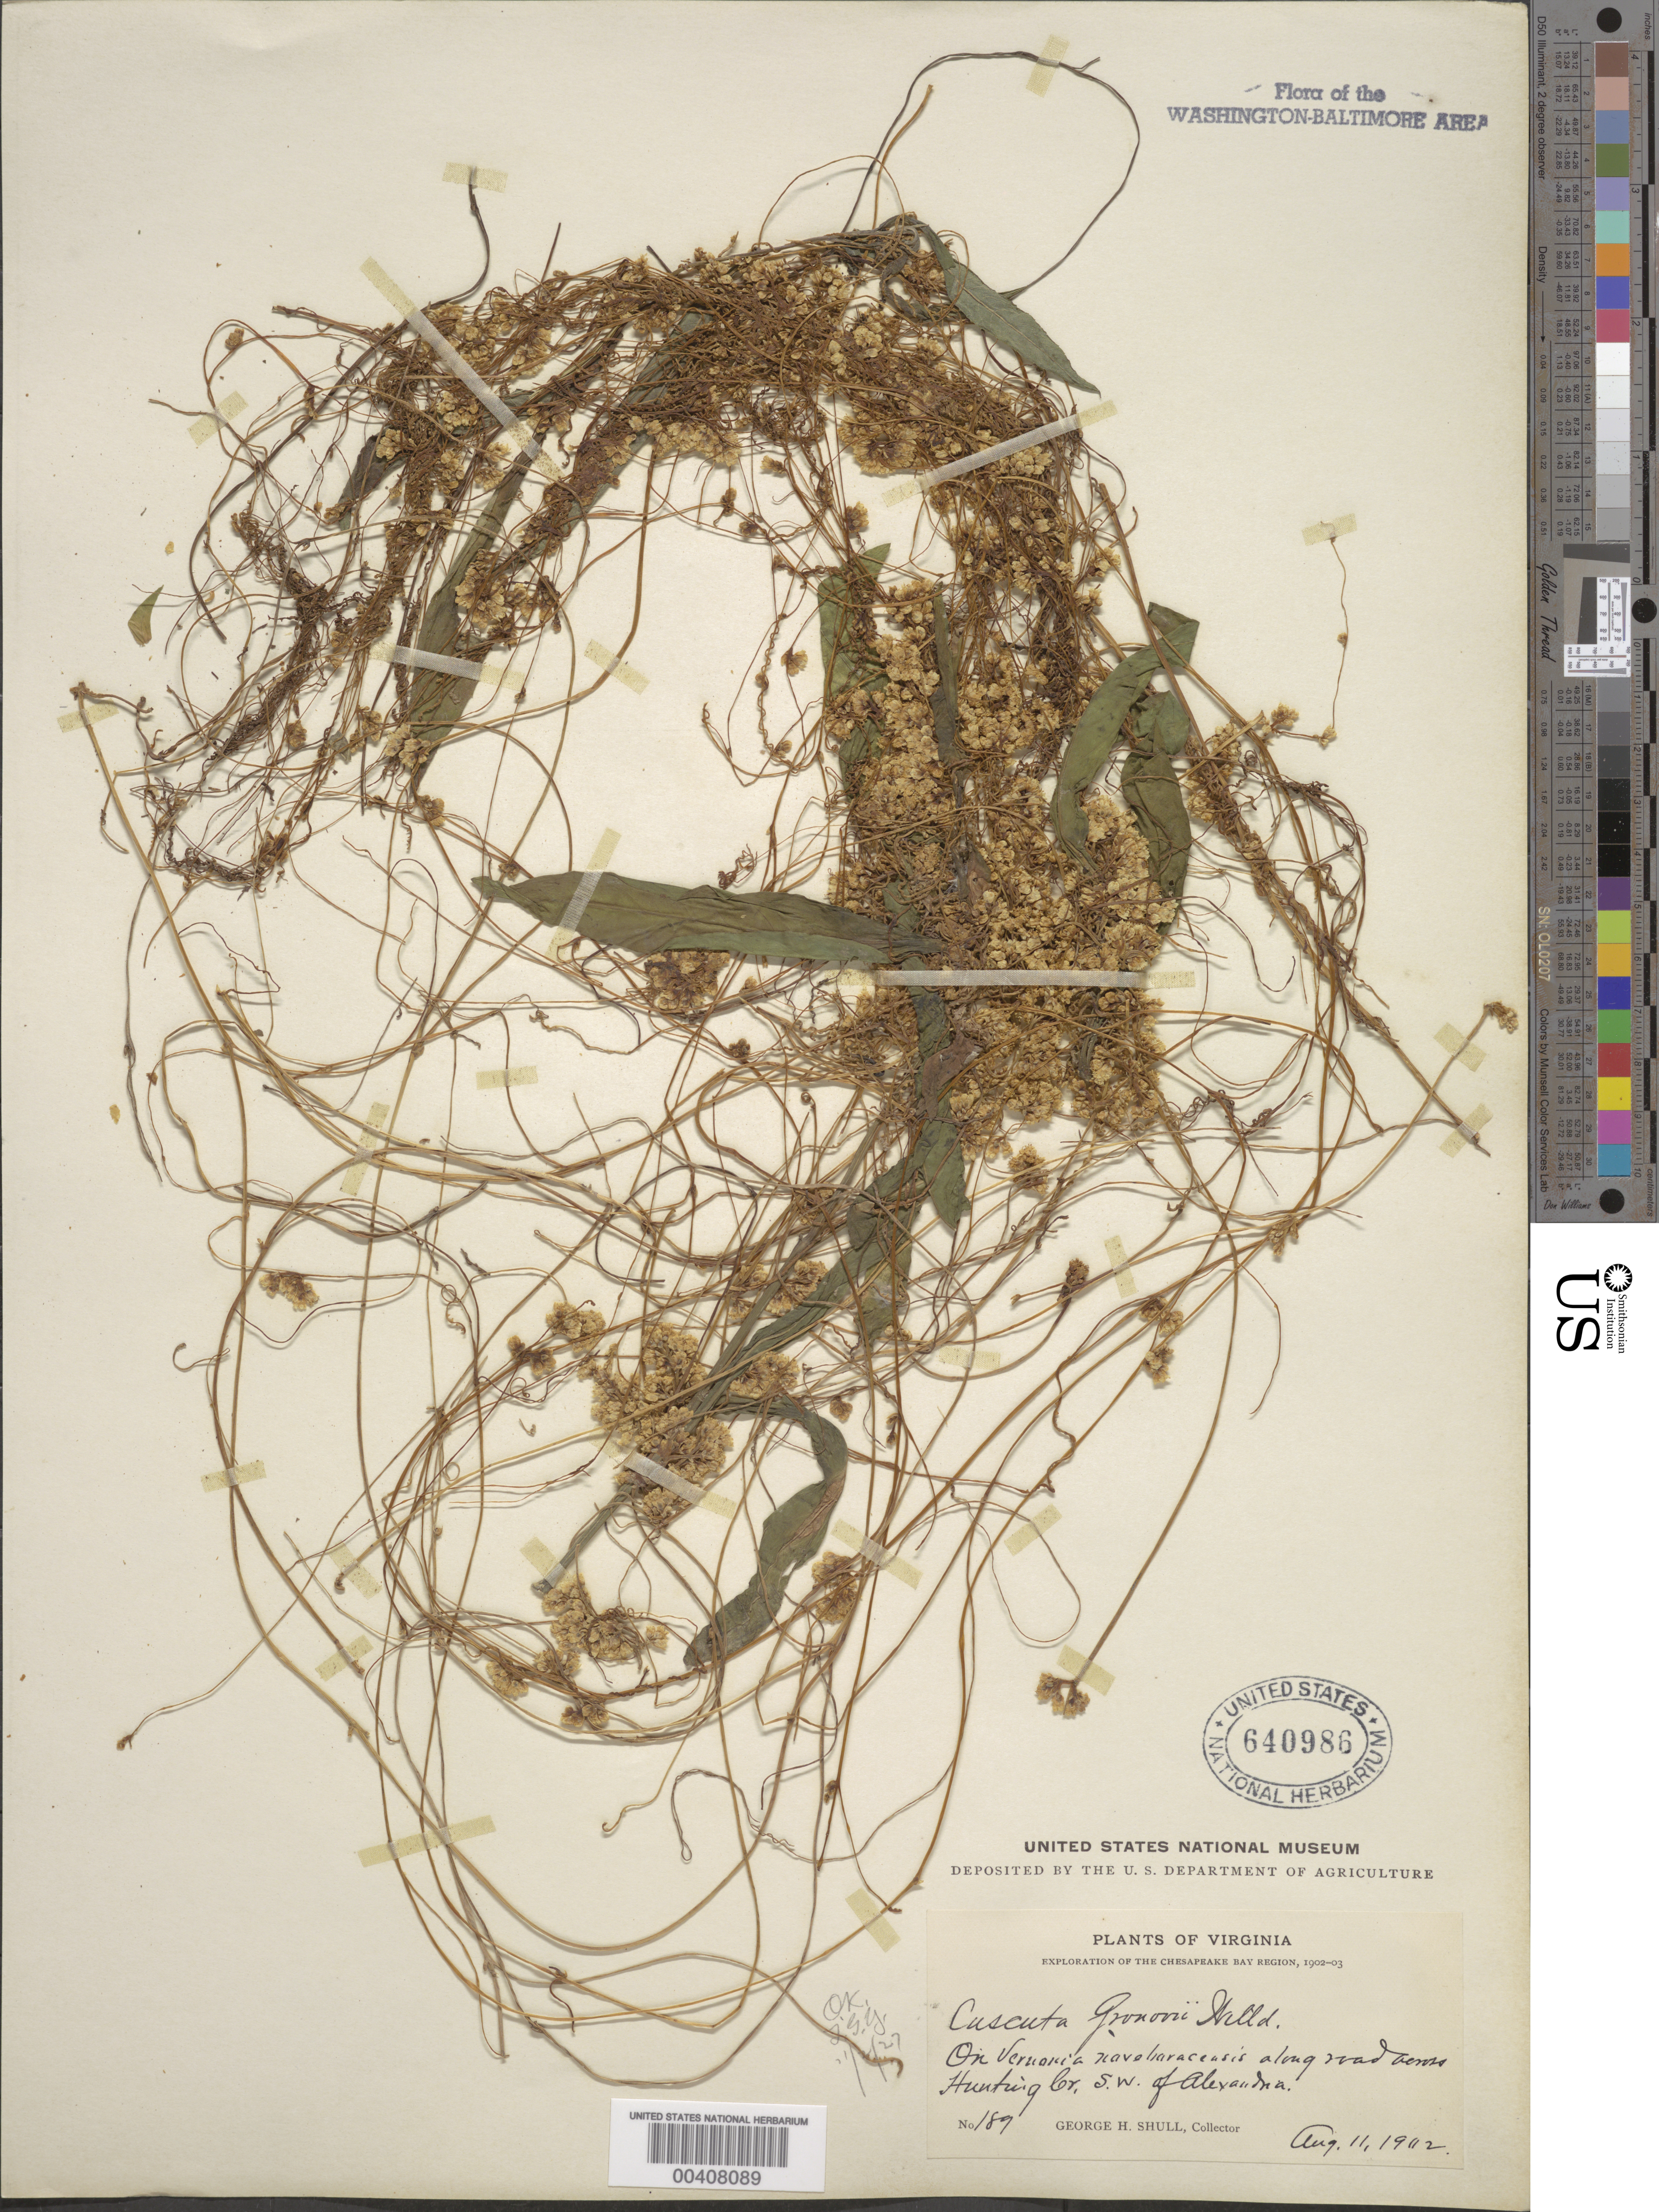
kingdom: Plantae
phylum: Tracheophyta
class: Magnoliopsida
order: Solanales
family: Convolvulaceae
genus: Cuscuta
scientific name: Cuscuta gronovii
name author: Willd. ex Schult.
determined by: T.G.Y.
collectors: G. H. Shull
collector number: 189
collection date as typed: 11 Aug 1902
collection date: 1902-08-11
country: United States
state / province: Virginia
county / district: Fairfax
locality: Hunting Creek, SW of Alexandria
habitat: On vernonia noveboracensis, along road across creek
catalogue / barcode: US 640986